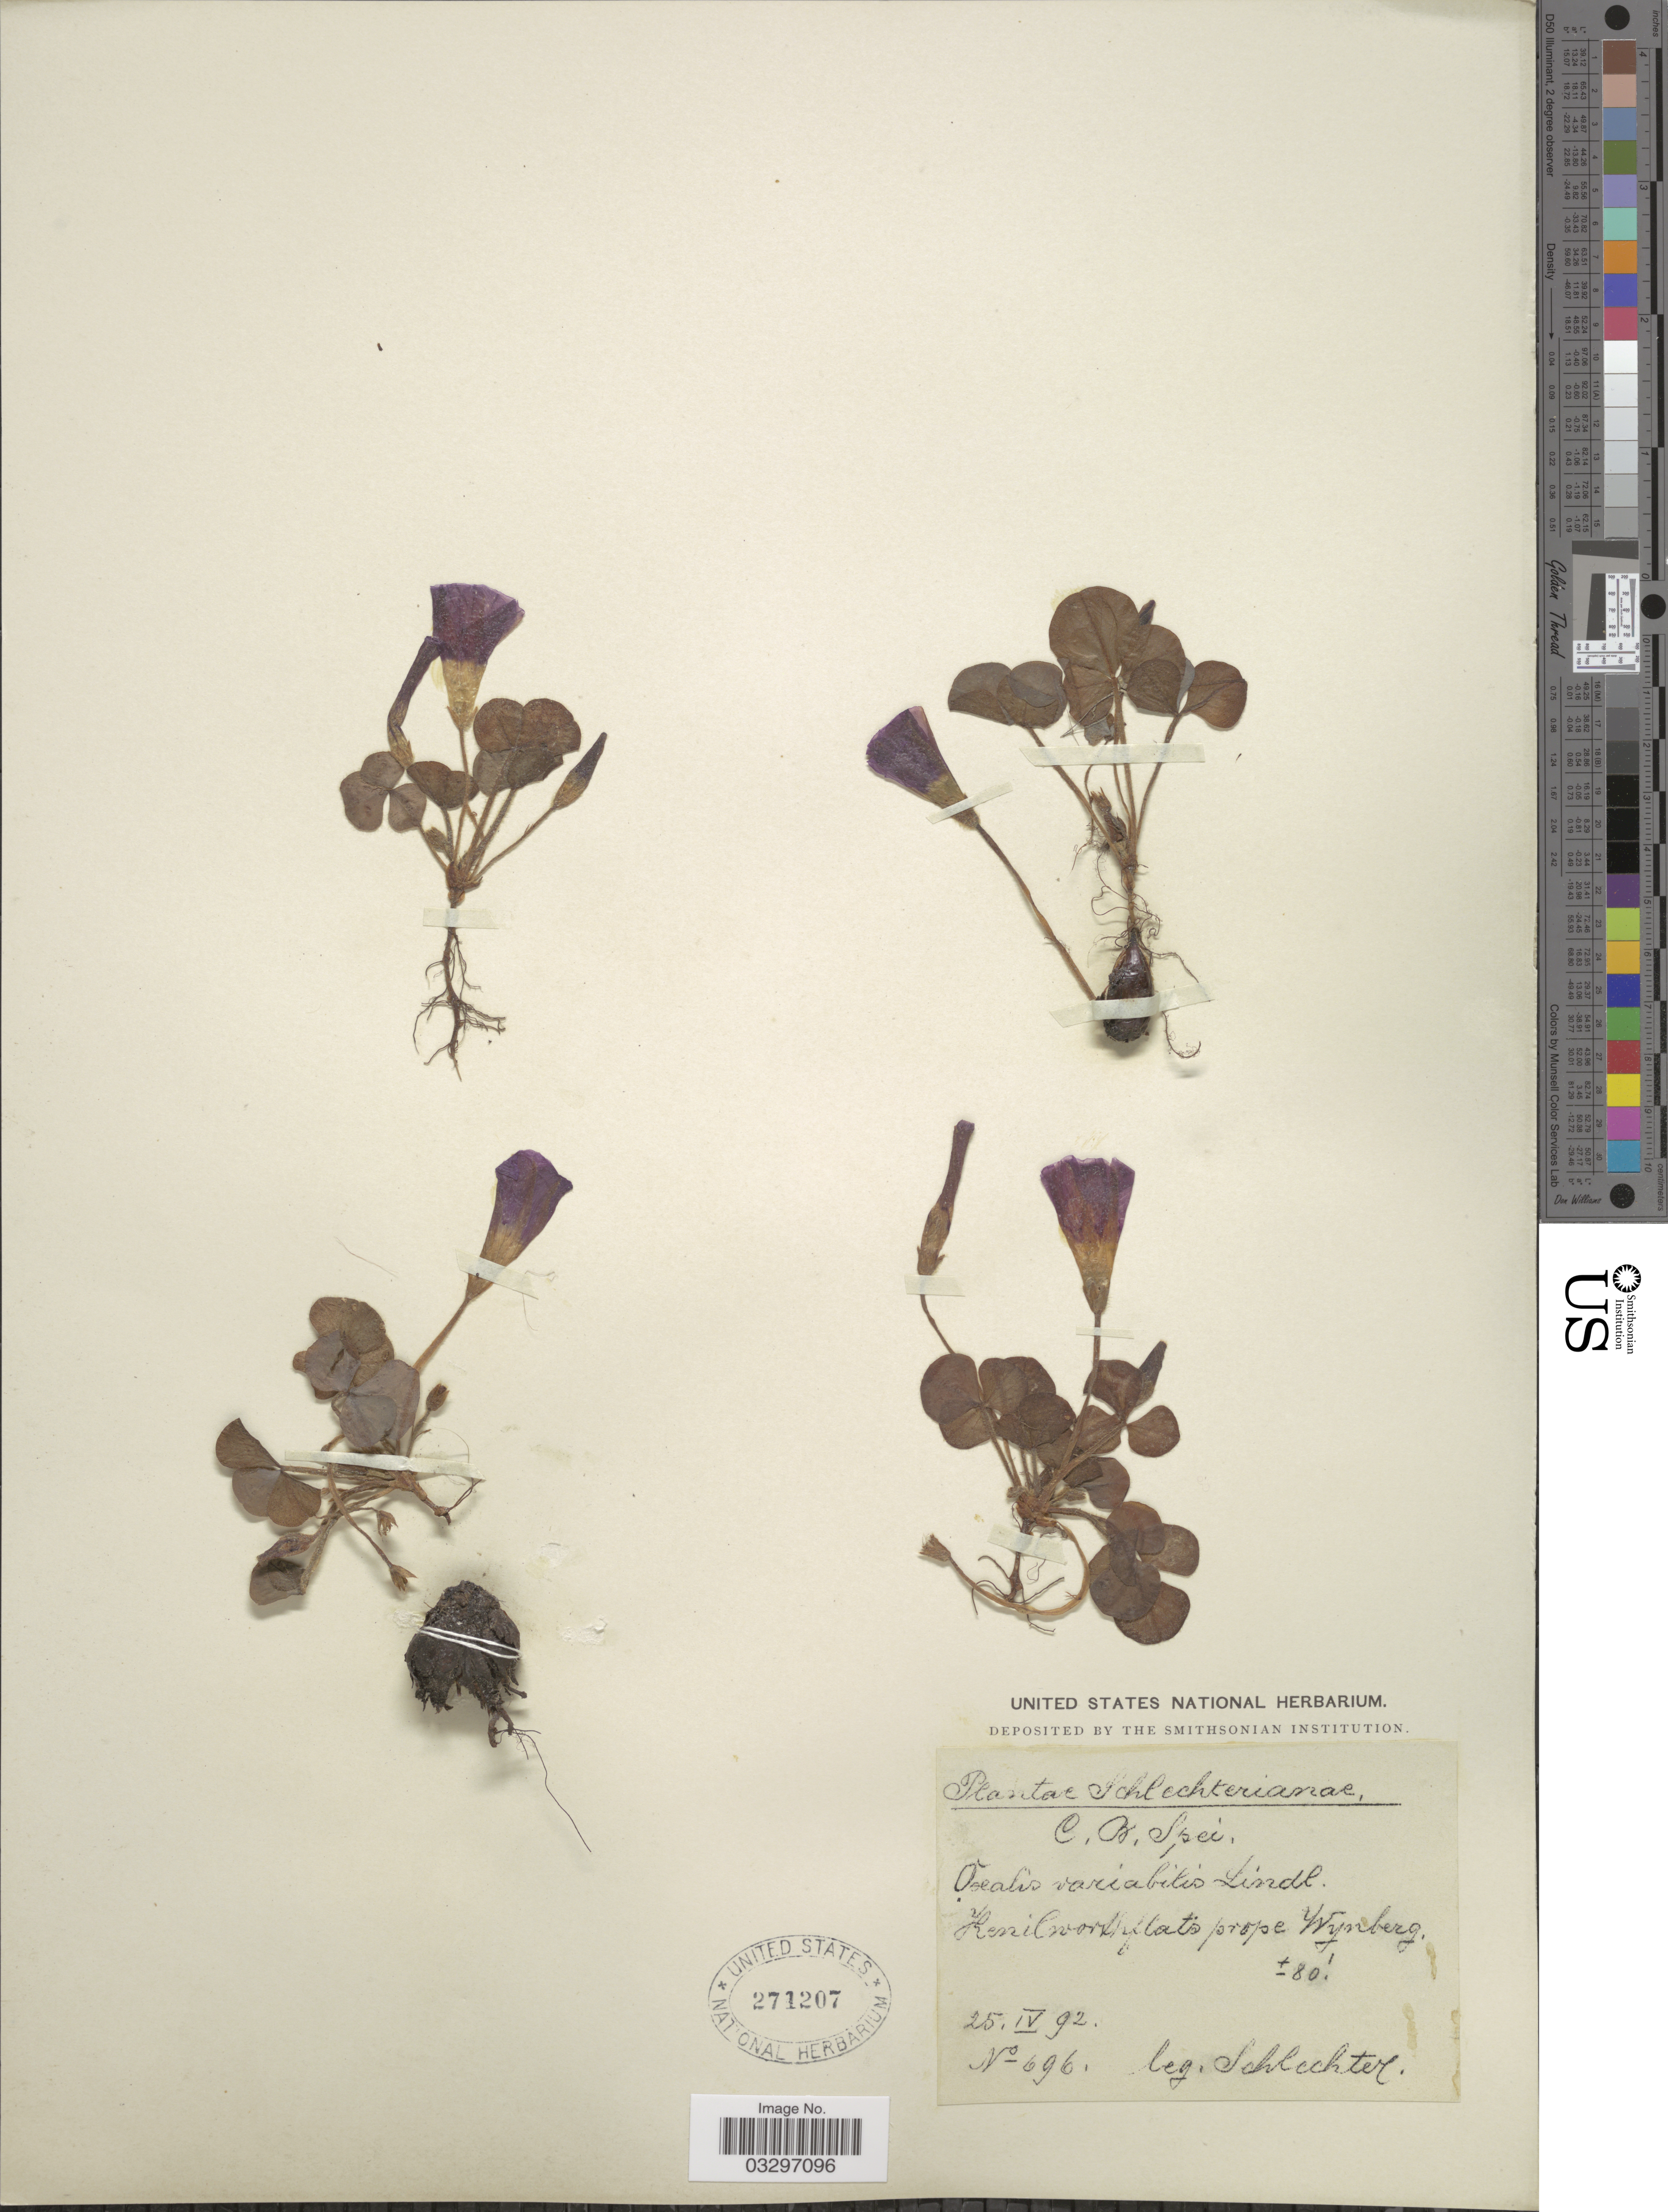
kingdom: Plantae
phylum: Tracheophyta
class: Magnoliopsida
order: Oxalidales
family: Oxalidaceae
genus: Oxalis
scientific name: Oxalis variabilis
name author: Jacq.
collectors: Schlechter, --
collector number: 696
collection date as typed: Transcribed d/m/y: 25/4/92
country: South Africa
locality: C.B. Spei, Kenilworthflats prope Wynberg.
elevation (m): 24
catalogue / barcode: US 271207